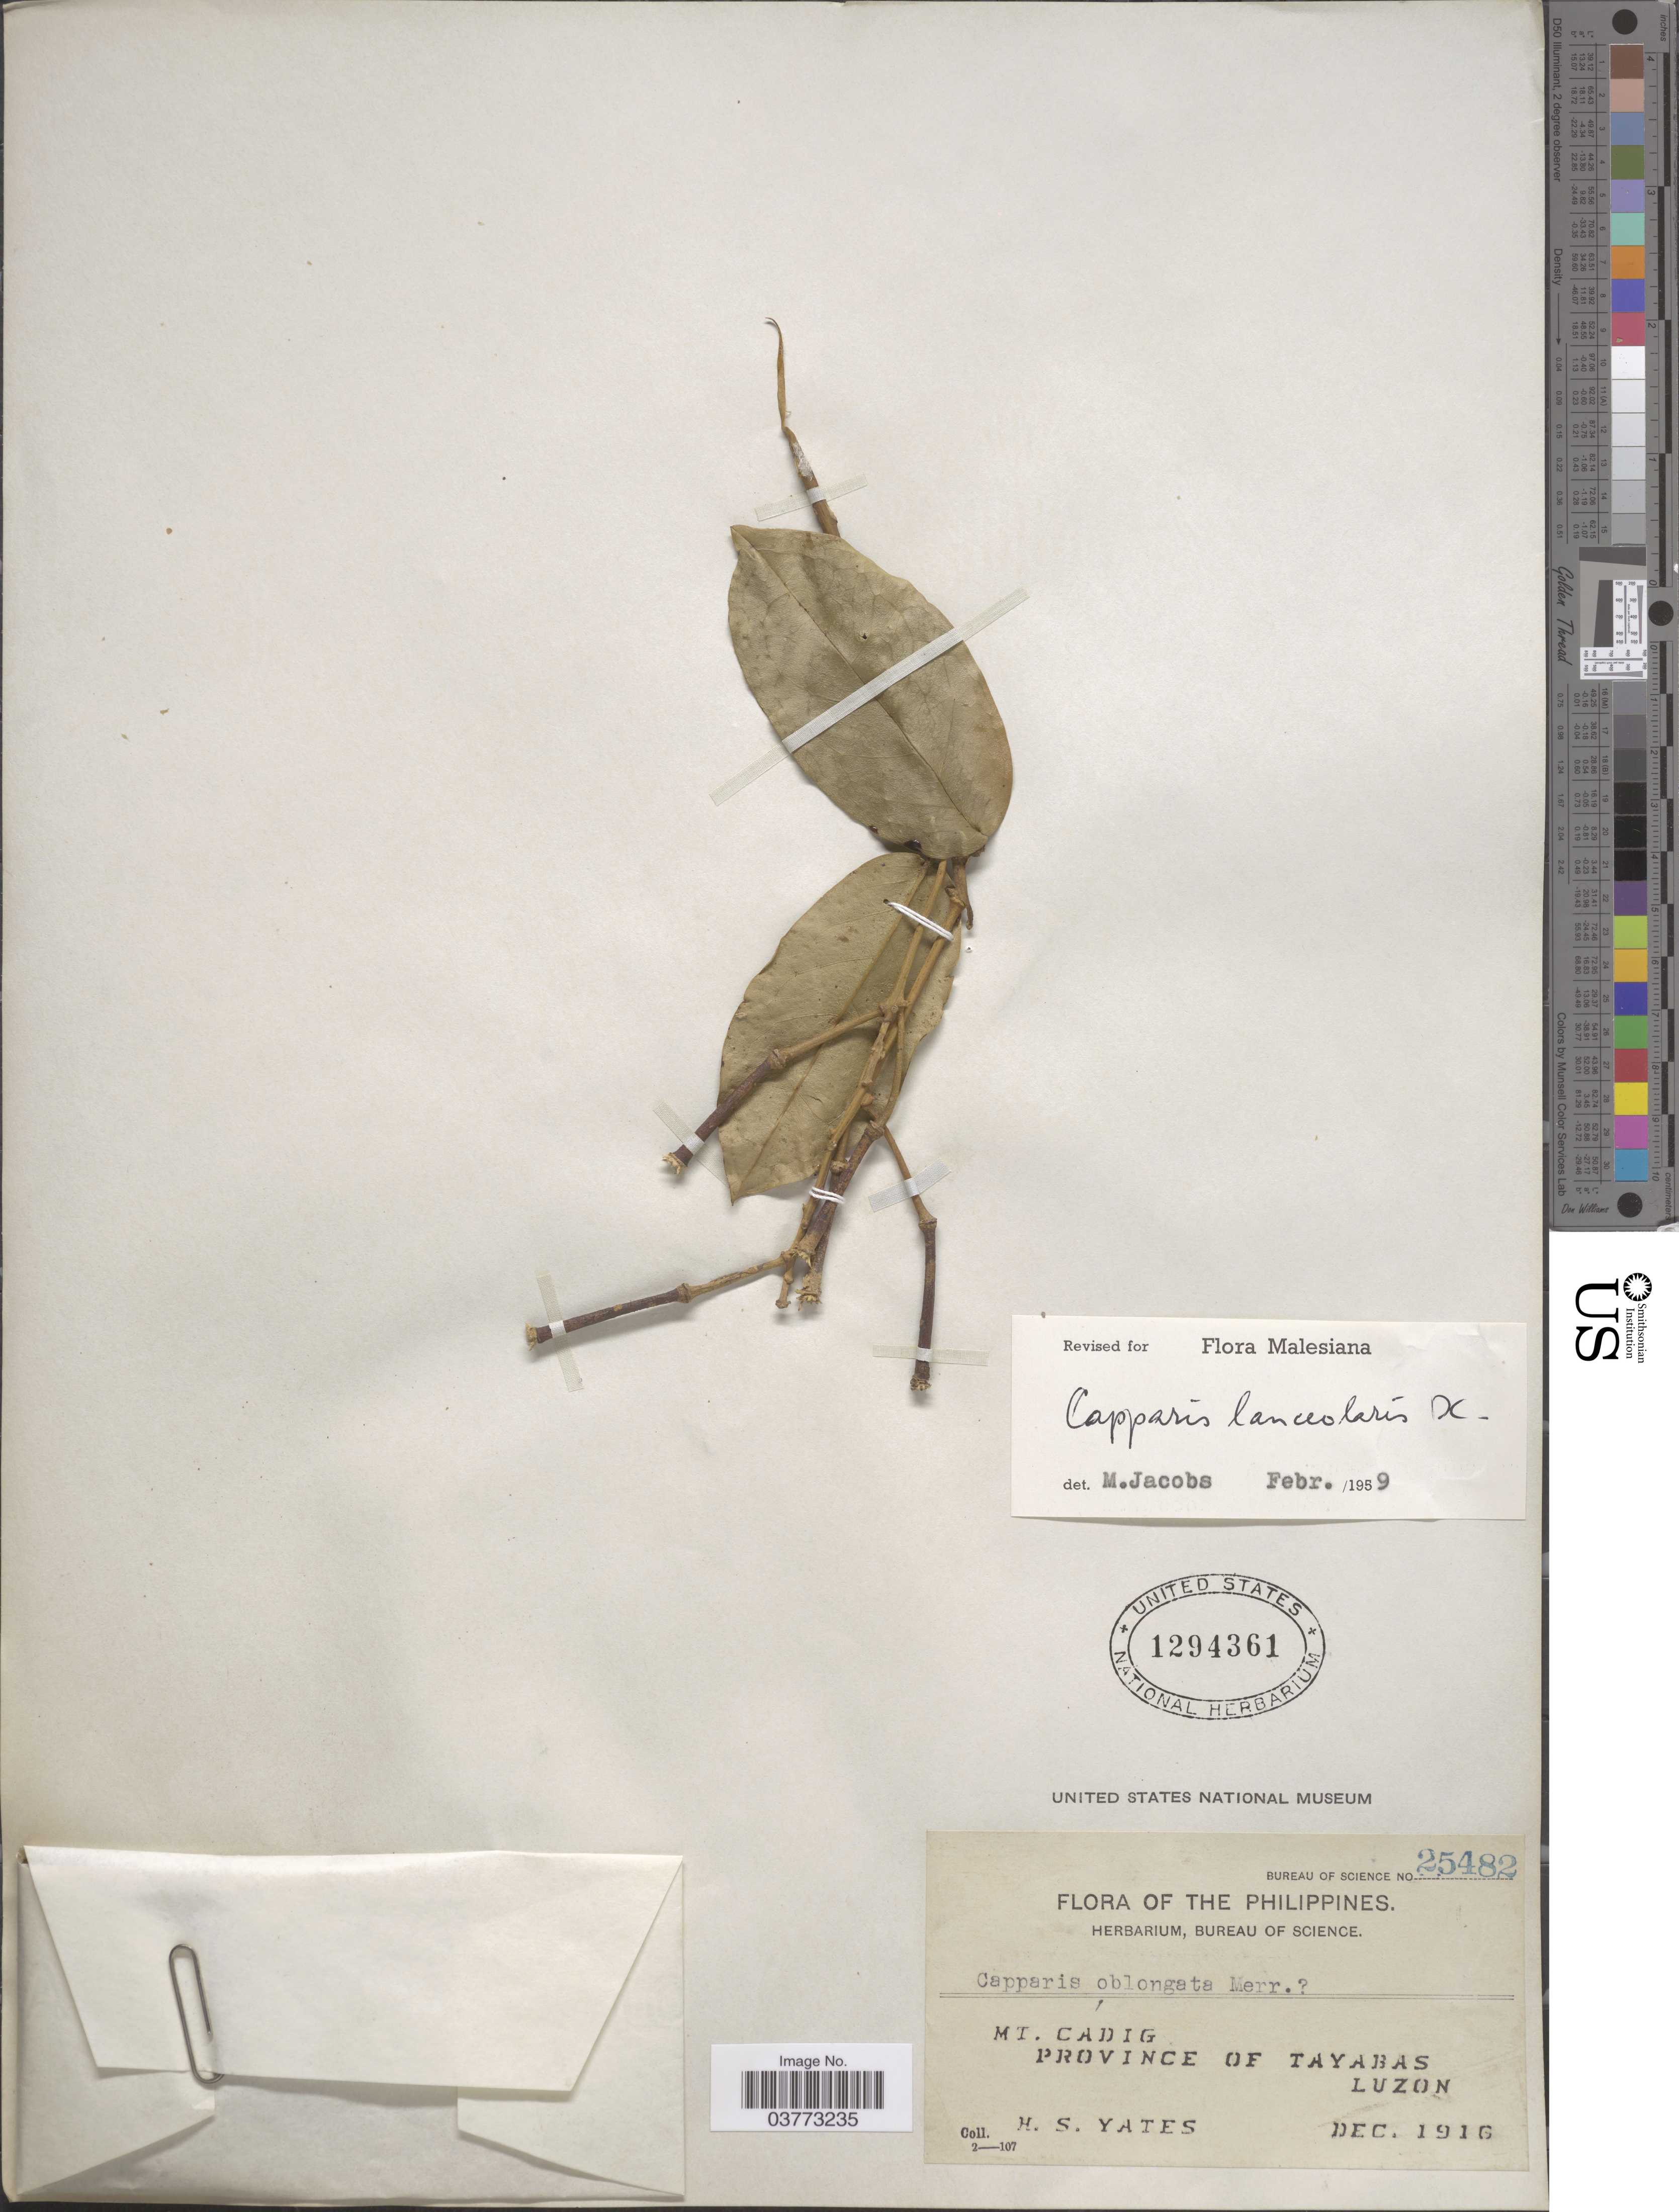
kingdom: Plantae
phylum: Tracheophyta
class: Magnoliopsida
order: Brassicales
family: Capparaceae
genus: Capparis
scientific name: Capparis lanceolaris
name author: DC.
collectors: H. S. Yates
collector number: Bureau of Science 25482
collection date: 1916-12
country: Philippines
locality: The Philippines. Mt. Cadig. Province of Tayabas. Luzon.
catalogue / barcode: US 1294361